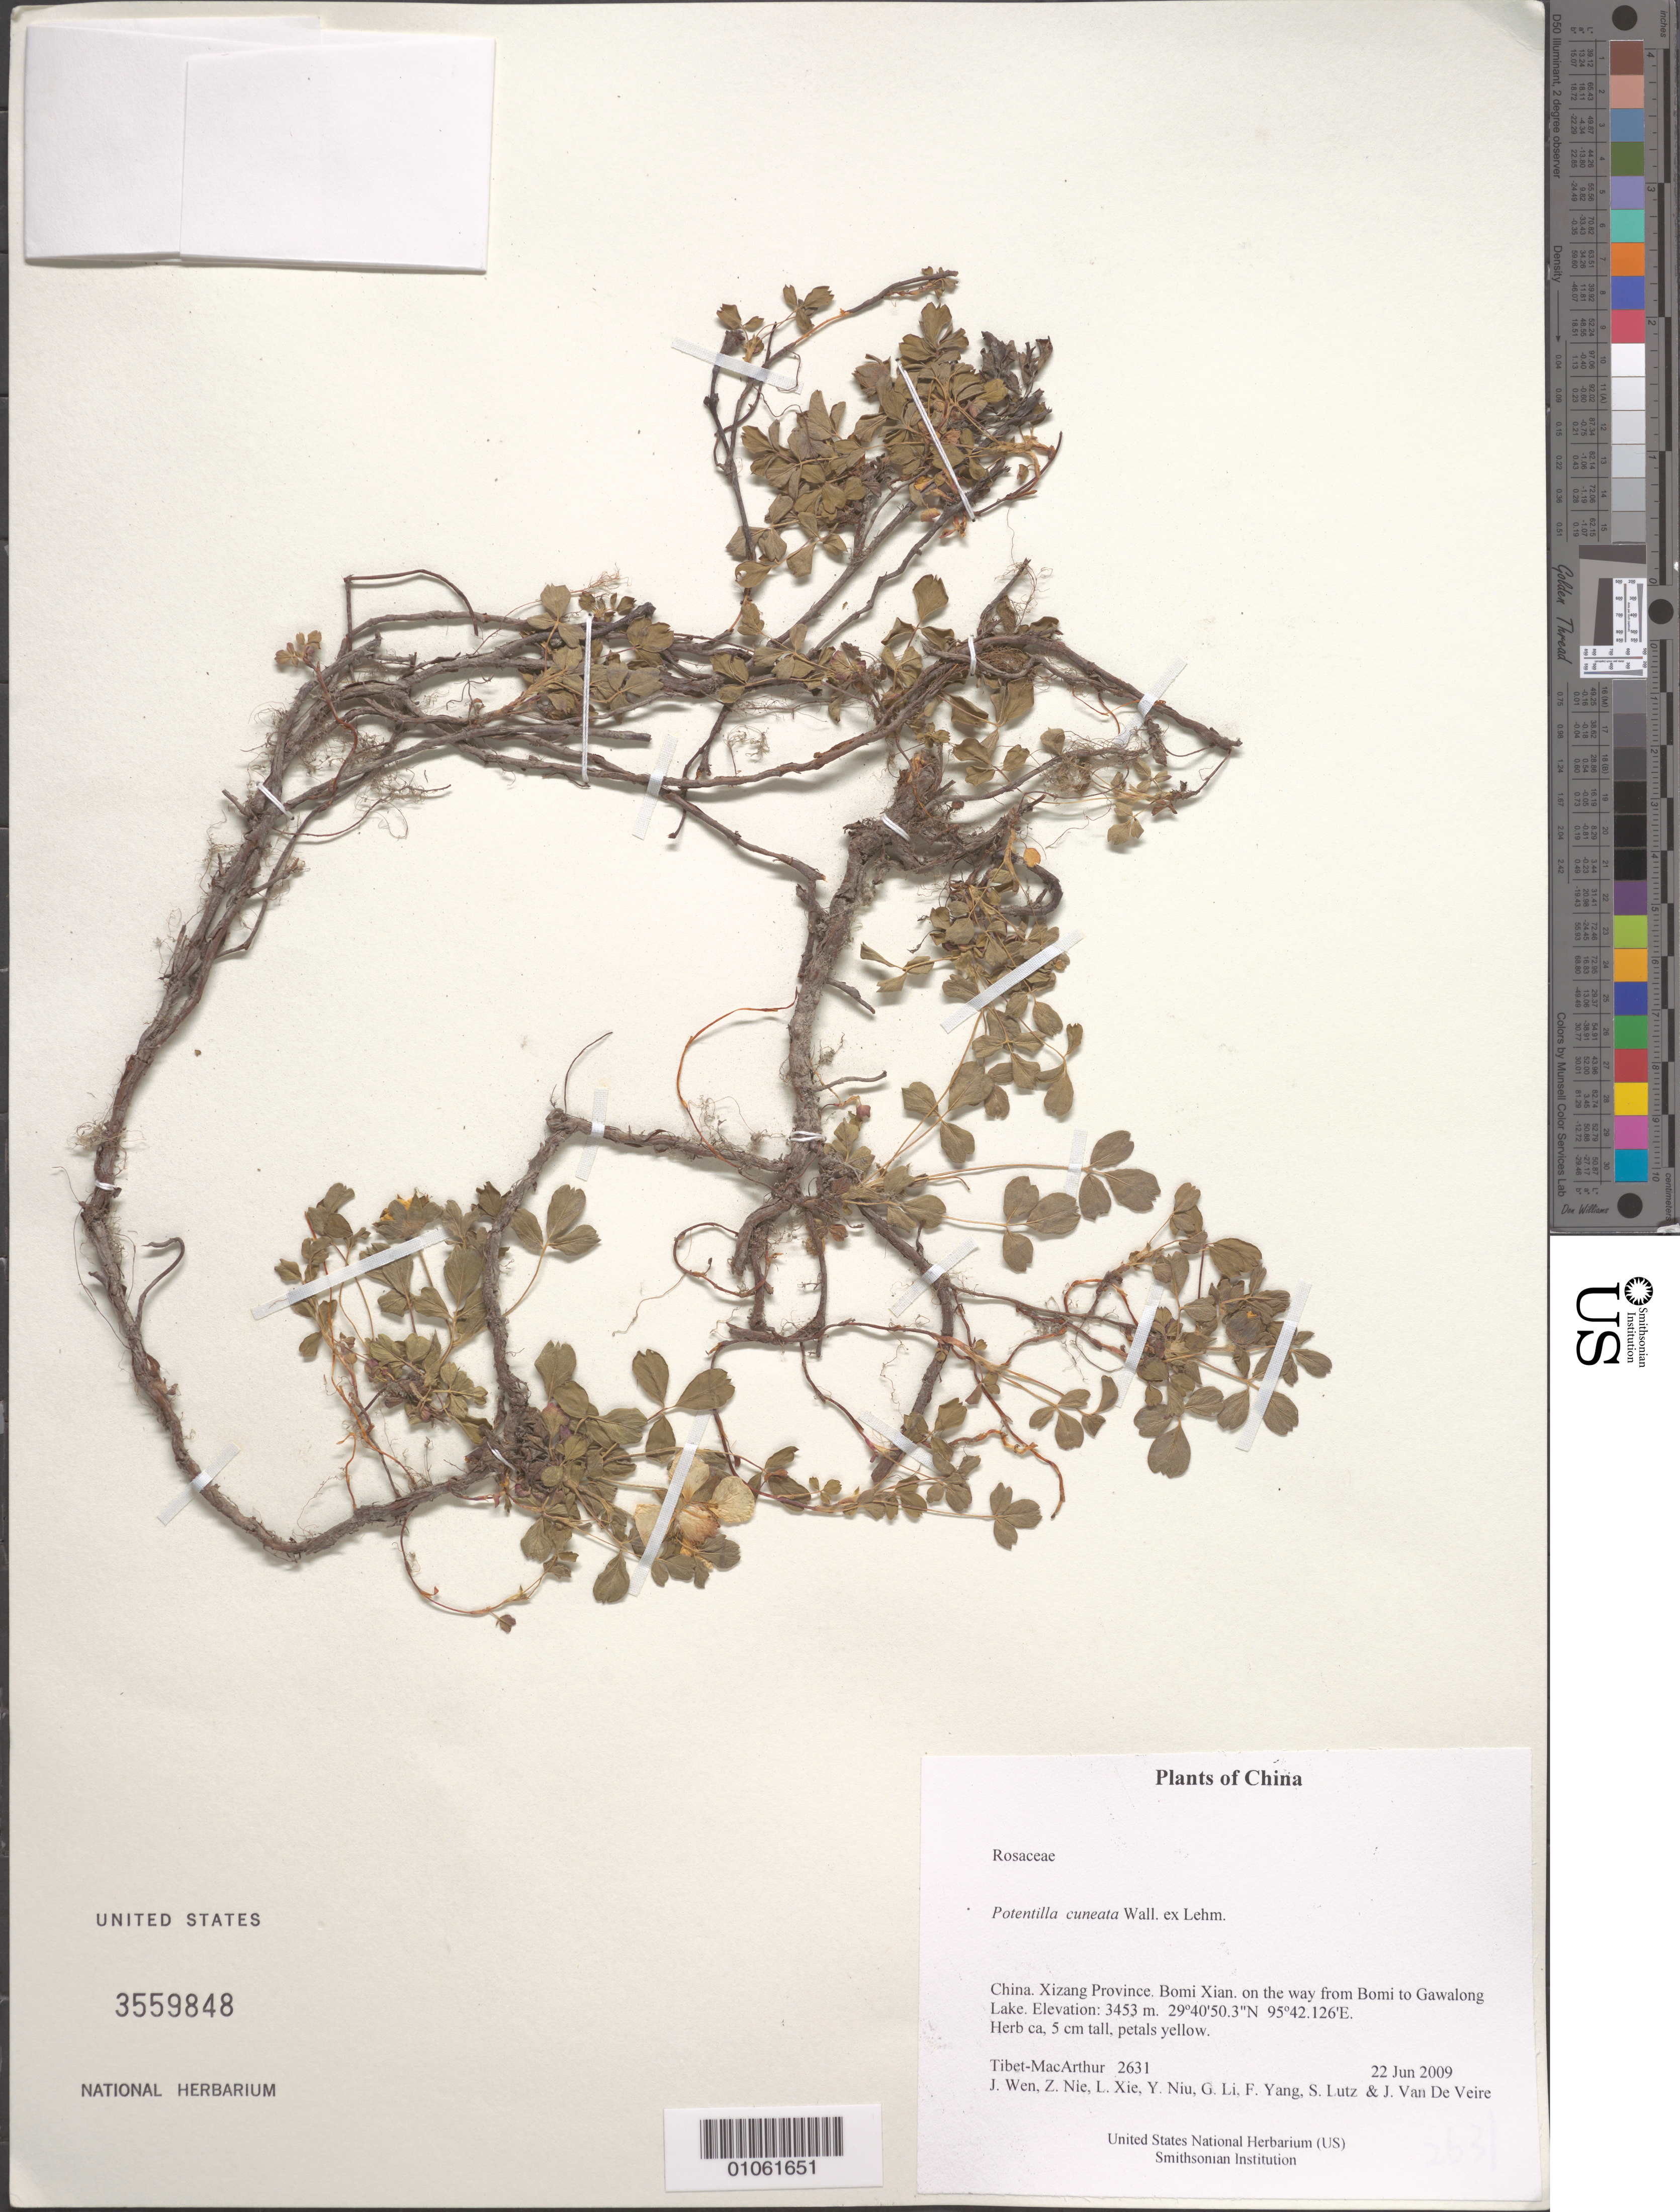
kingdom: Plantae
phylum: Tracheophyta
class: Magnoliopsida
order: Rosales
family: Rosaceae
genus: Potentilla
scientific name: Potentilla cuneata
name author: Wall. ex Lehm.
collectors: Tibet-MacArthur, J. Wen, Z. Nie, L. Xie, Y. Niu, G. Li, F. Yang, S. Lutz & J. Van De Veire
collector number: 2631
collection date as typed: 22 Jun 2009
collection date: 2009-06-22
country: China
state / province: Xizang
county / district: Bomi Xian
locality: on the way from Bomi to Gawalong Lake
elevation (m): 3453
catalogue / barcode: US 3559848